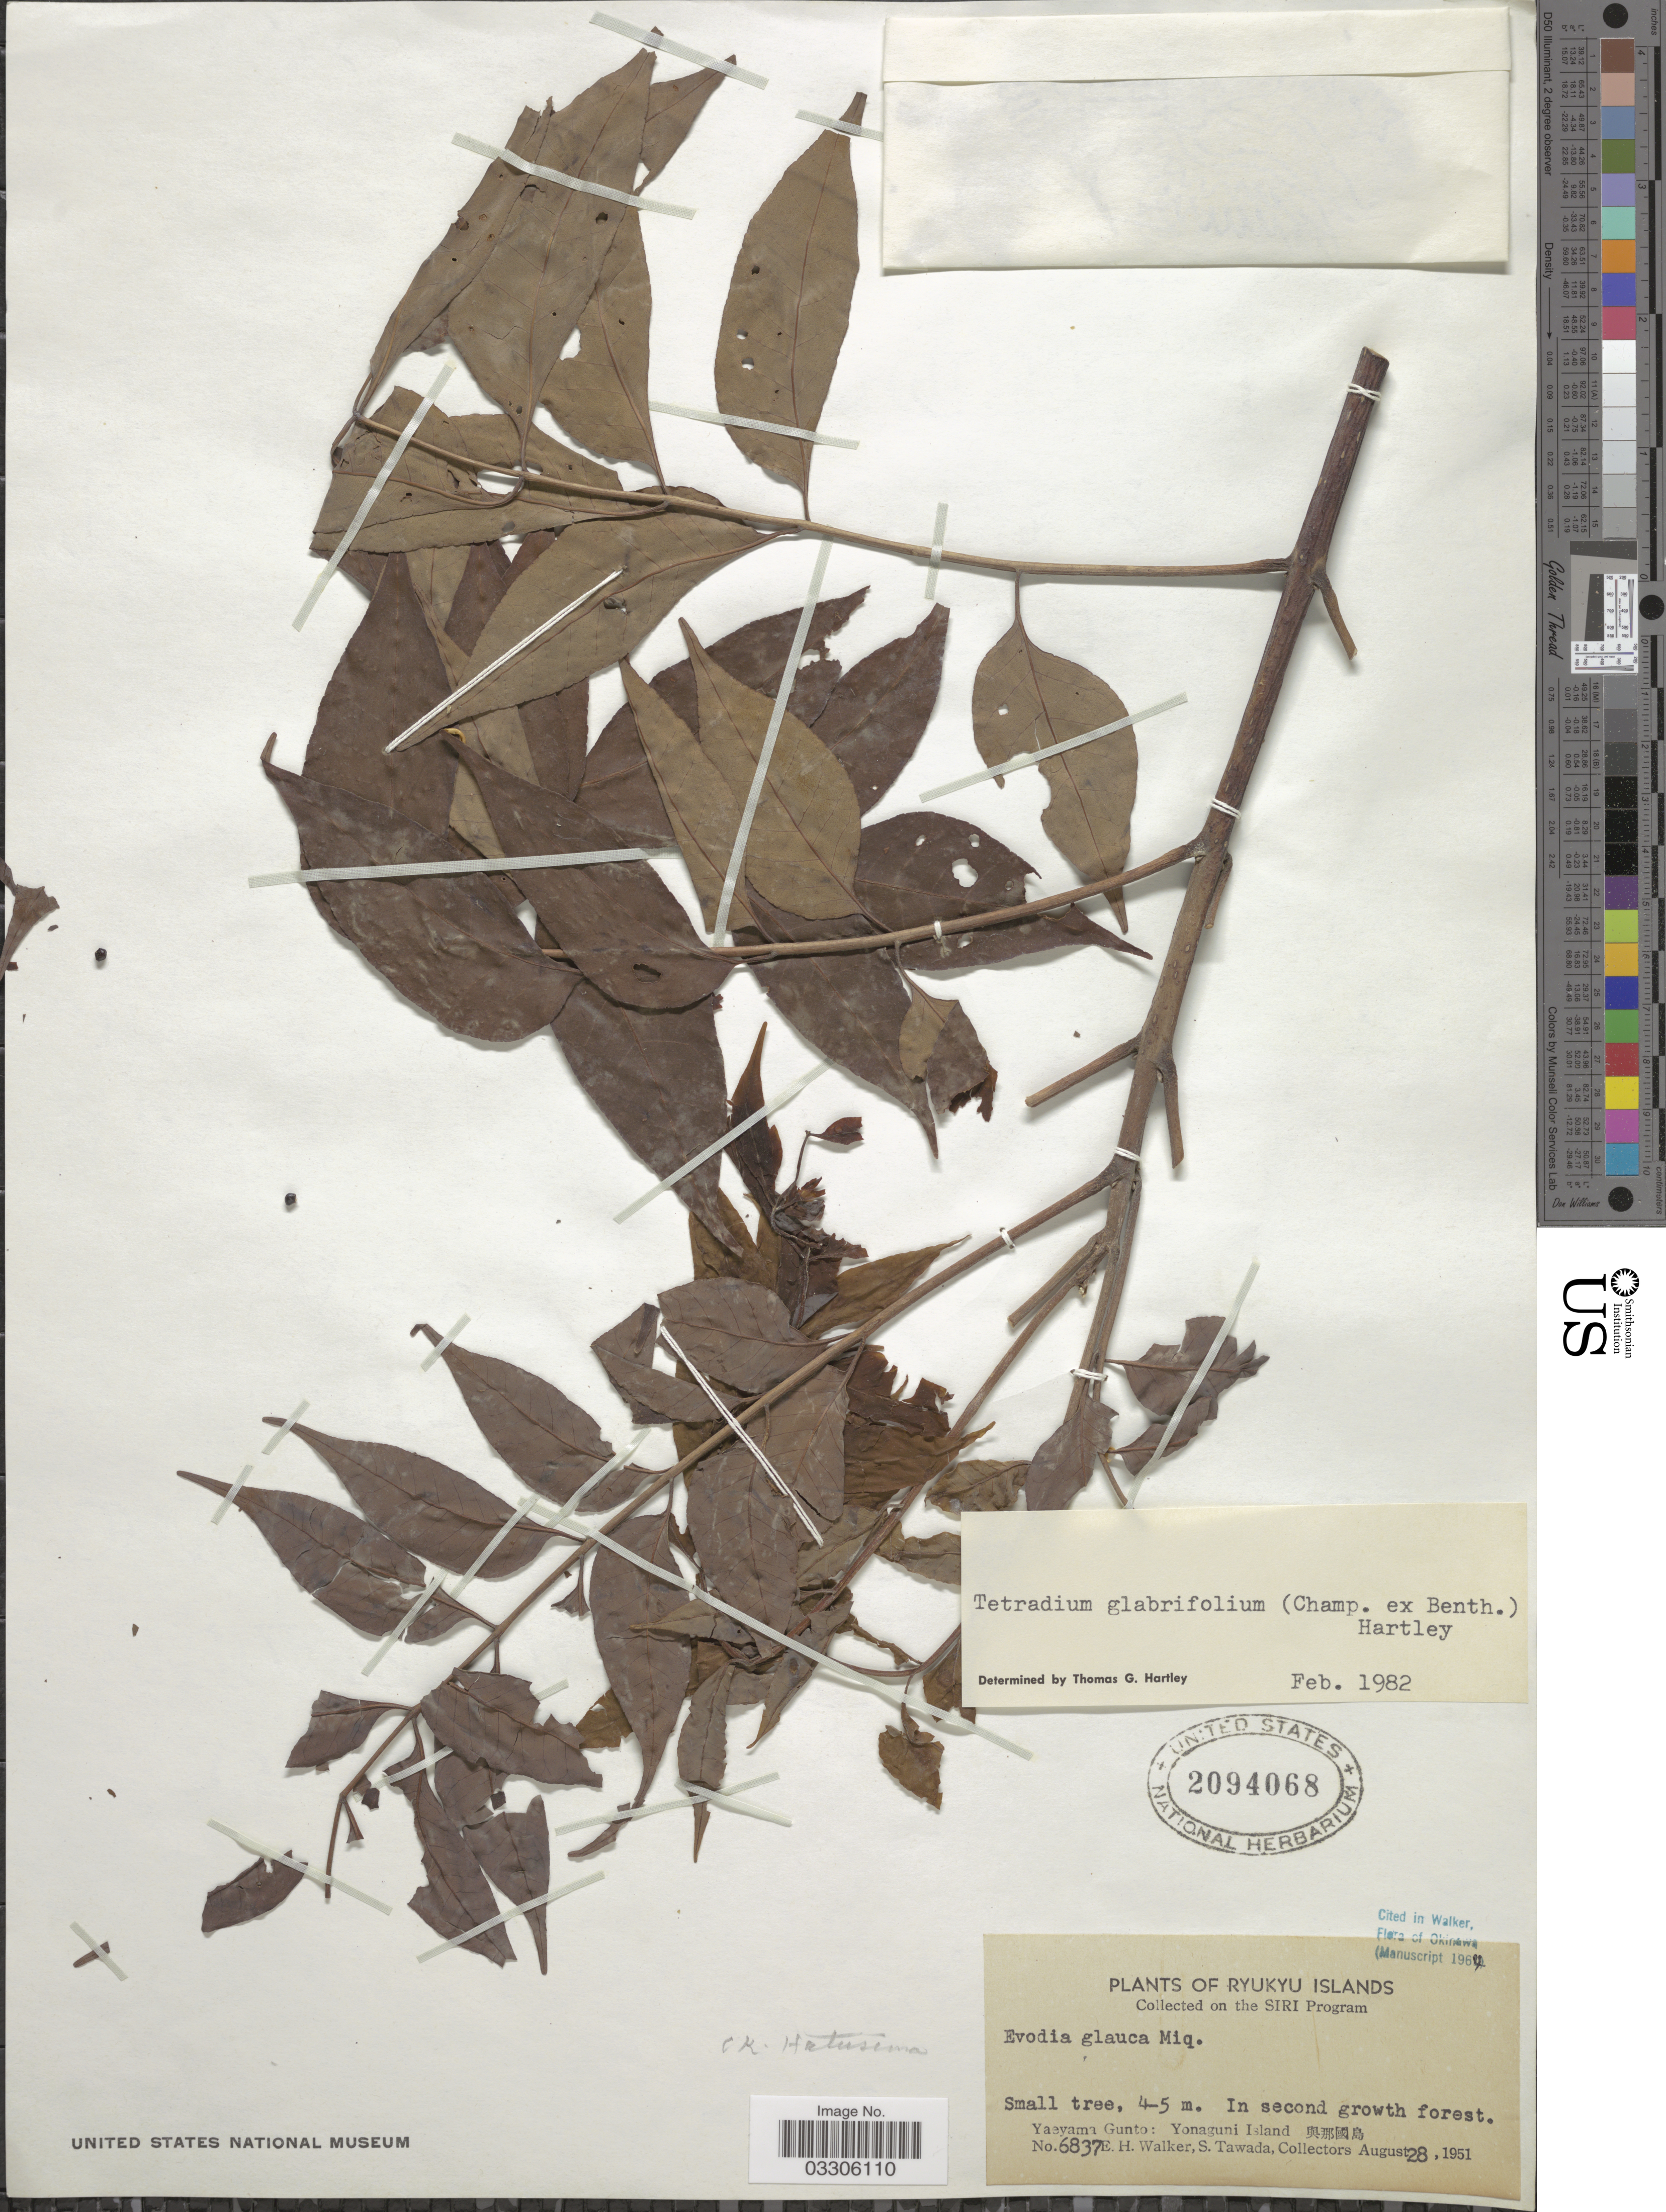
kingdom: Plantae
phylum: Tracheophyta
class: Magnoliopsida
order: Sapindales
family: Rutaceae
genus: Tetradium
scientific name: Tetradium glabrifolium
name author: (Champ. ex Benth.) T.G. Hartley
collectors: E. H. Walker & S. Tawada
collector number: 6837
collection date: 1951-08-28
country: Japan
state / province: Okinawa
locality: Ryukyu Islands. Yaeyama Gunto: Yonaguni Island X.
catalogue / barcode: US 2094068